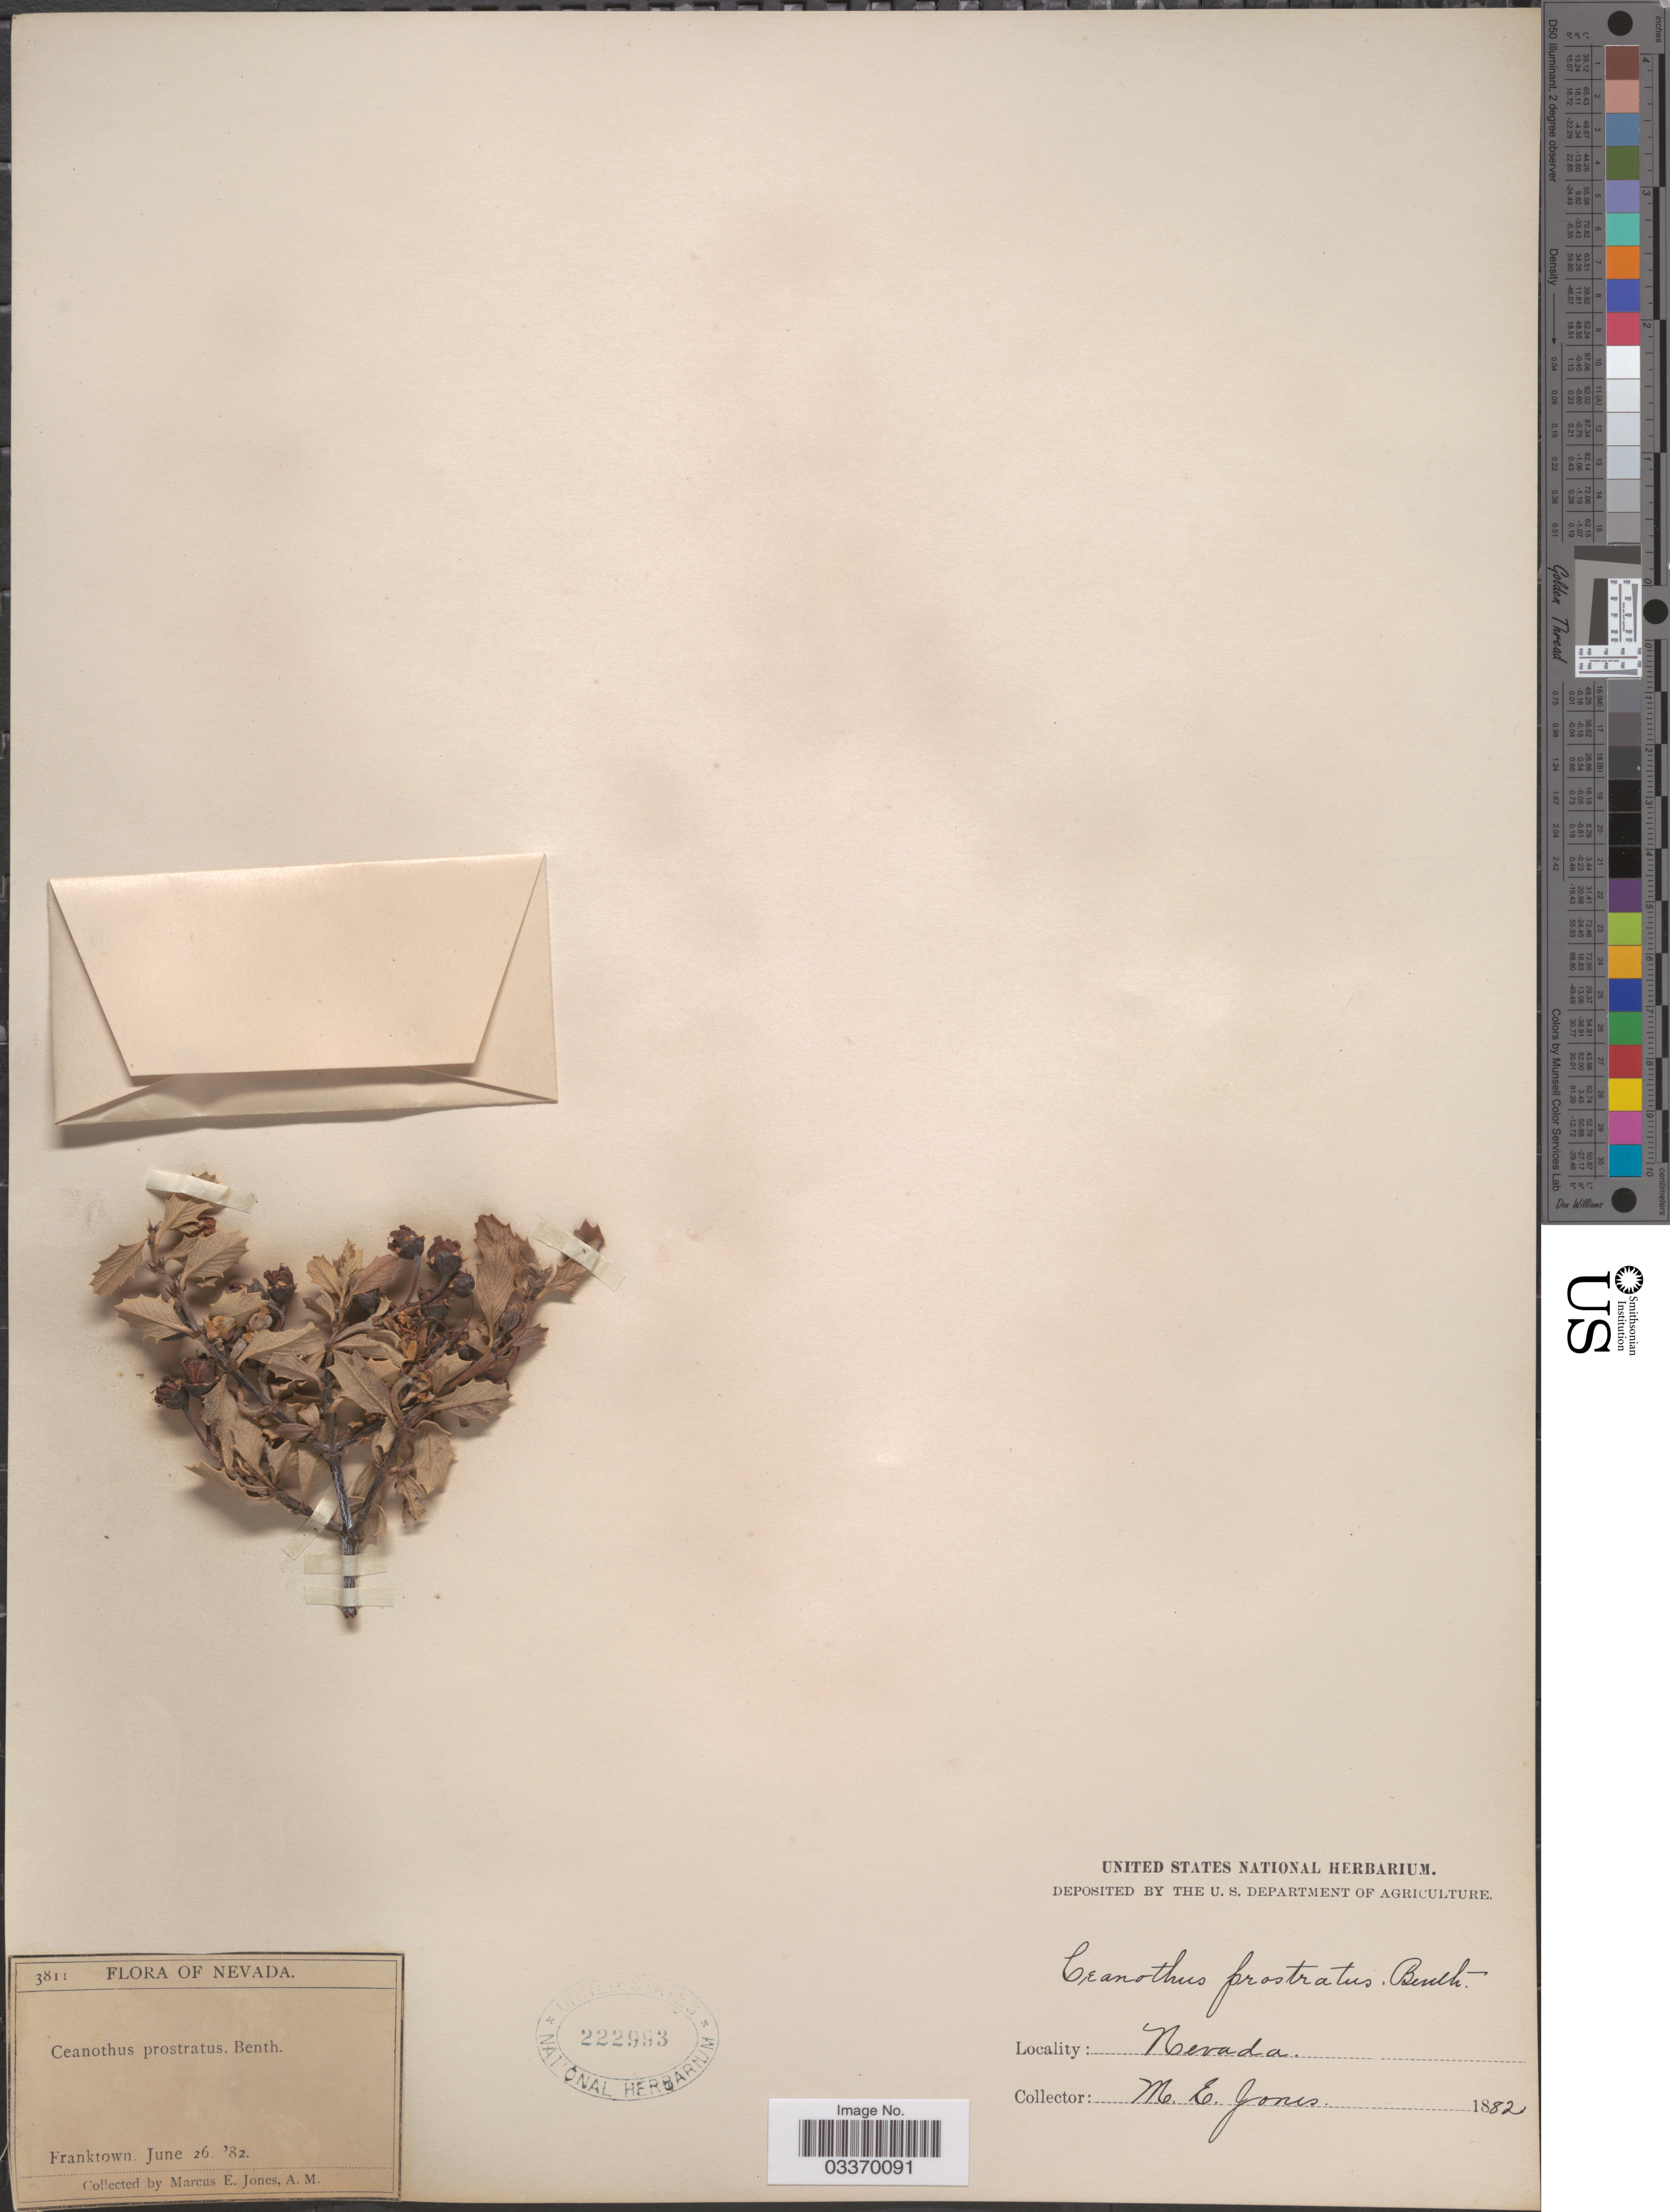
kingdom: Plantae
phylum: Tracheophyta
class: Magnoliopsida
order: Rosales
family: Rhamnaceae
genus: Ceanothus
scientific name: Ceanothus prostratus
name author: Benth.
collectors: M. E. Jones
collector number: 3811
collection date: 1882-06-26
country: United States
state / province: Nevada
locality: Franktown.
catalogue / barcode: US 222993